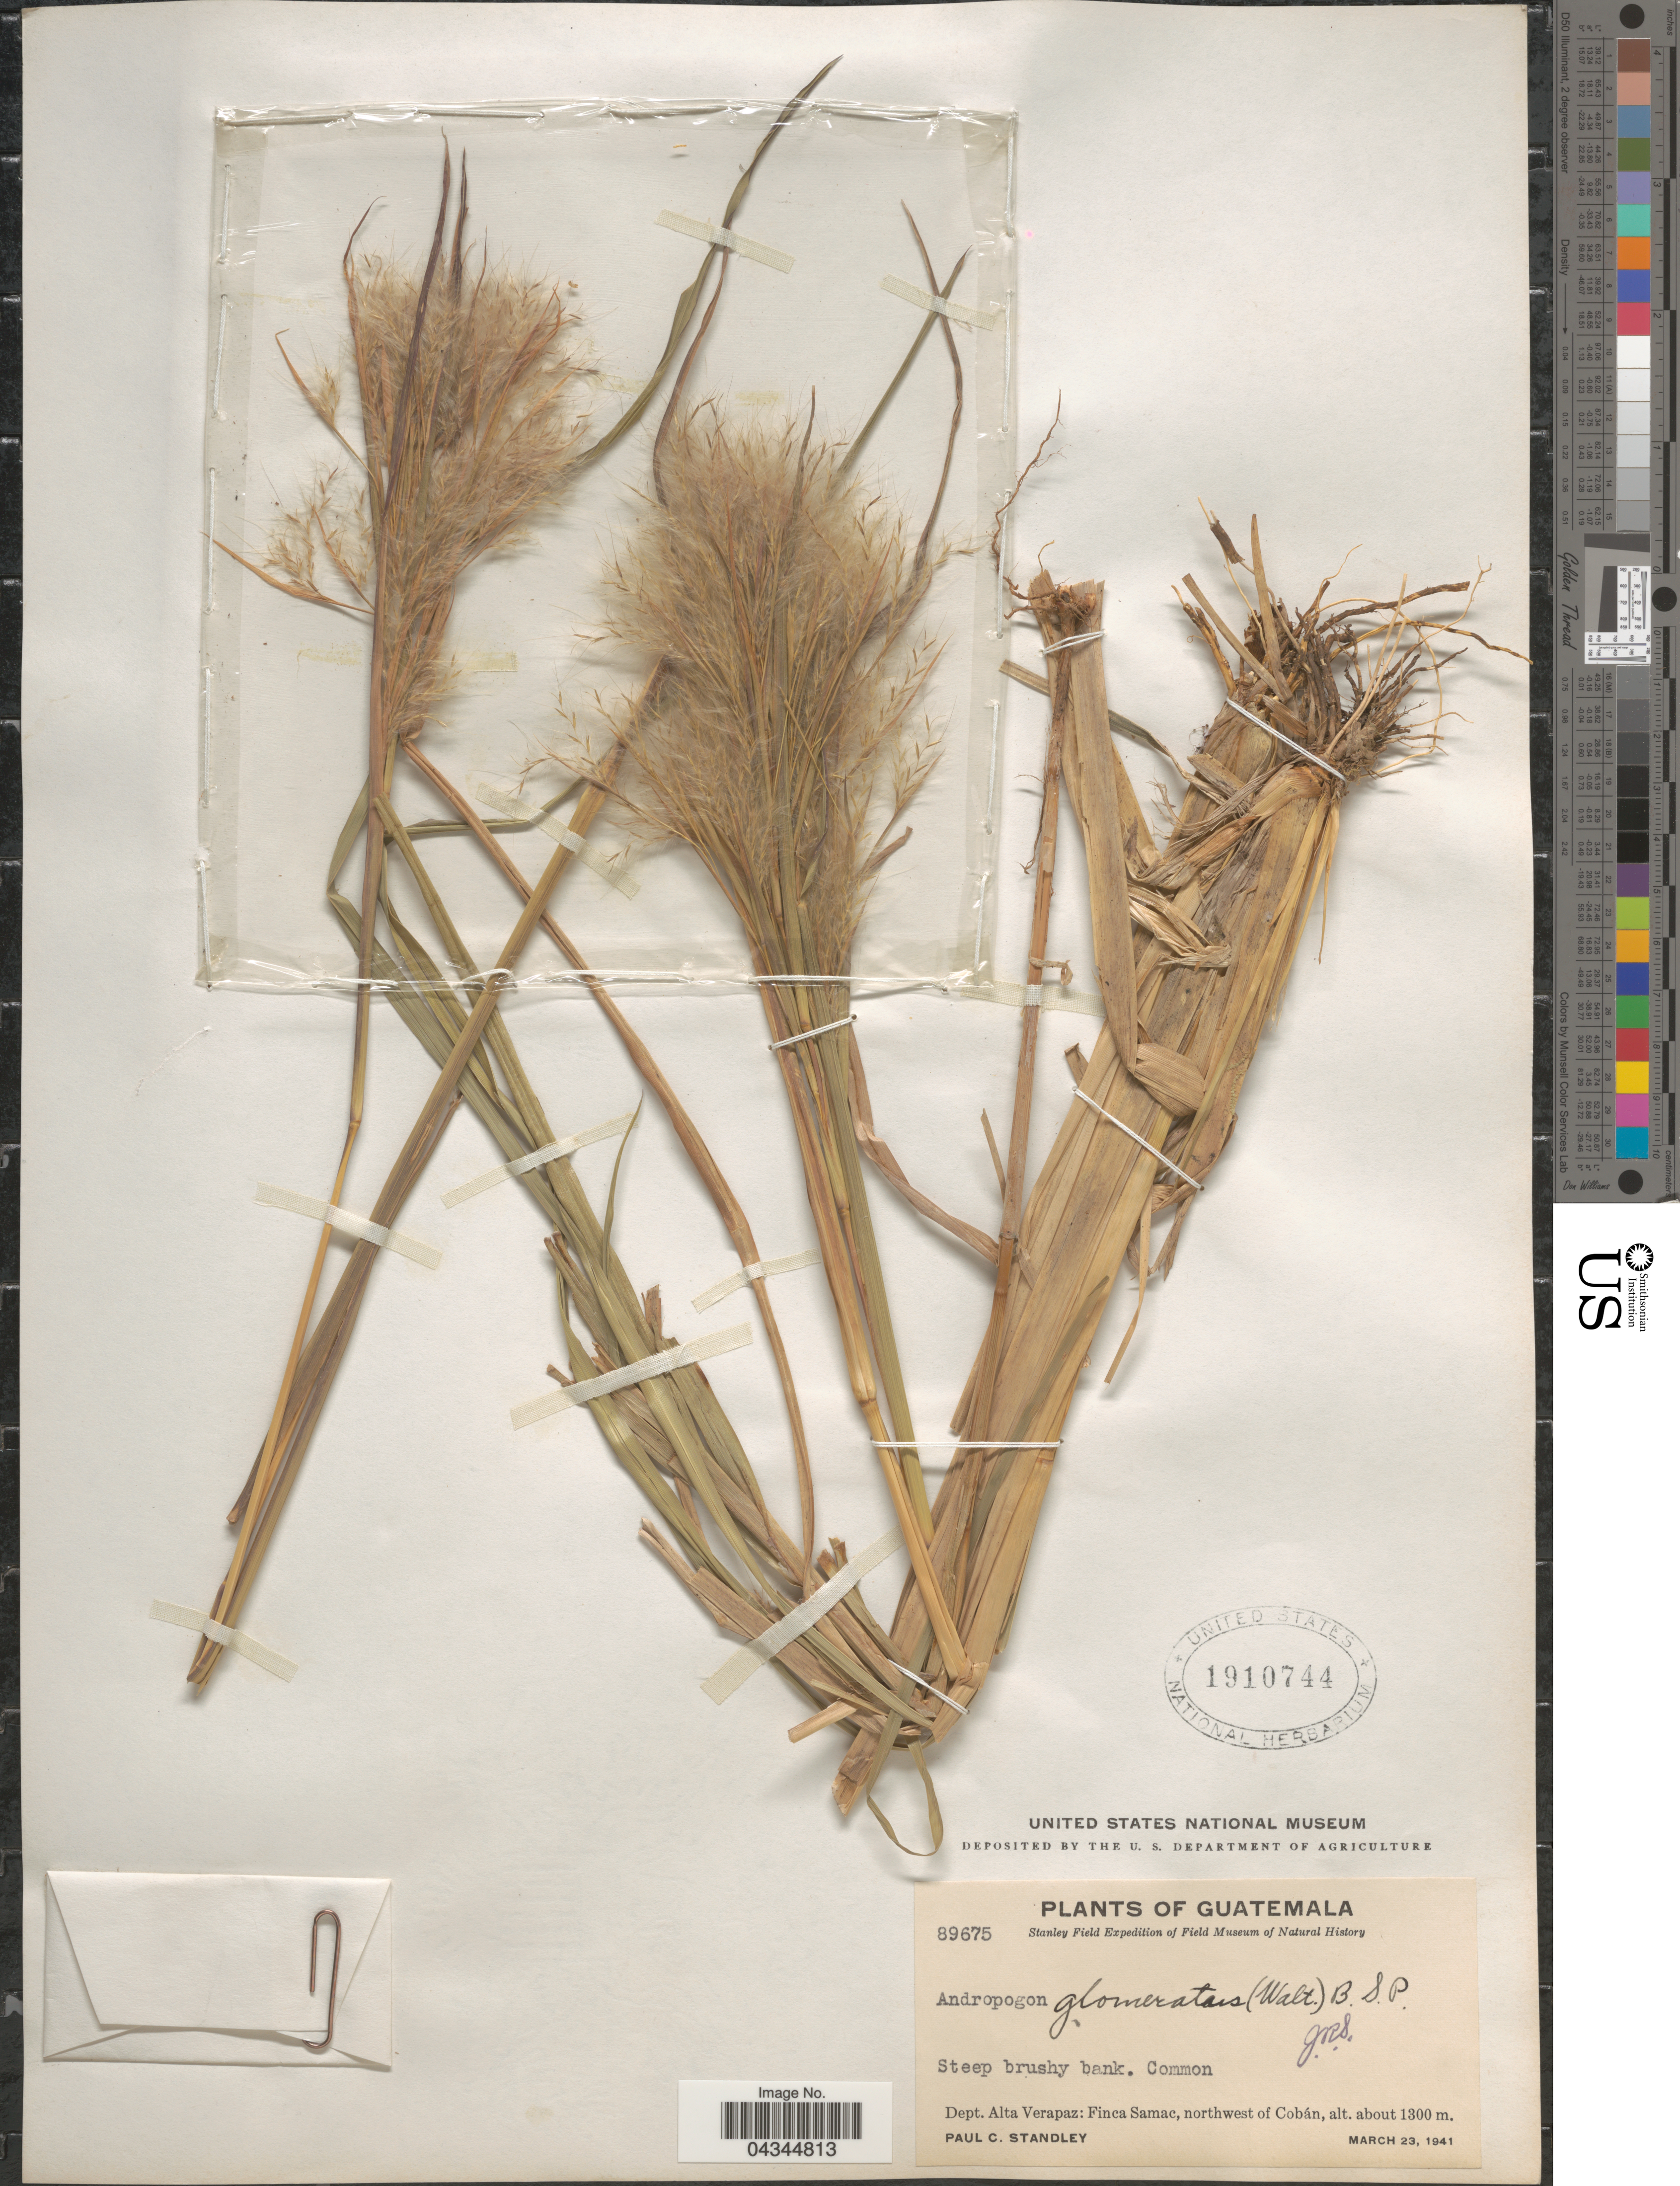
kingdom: Plantae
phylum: Tracheophyta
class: Liliopsida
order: Poales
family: Poaceae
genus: Andropogon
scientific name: Andropogon glomeratus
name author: (Walter) Britton et al.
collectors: P. C. Standley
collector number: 89675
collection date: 1941-03-23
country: Guatemala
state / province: Alta Verapaz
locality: Stanley Field Expedition. Dept. Alta Verapaz: Finca Samac, northwest of Cobán.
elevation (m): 1300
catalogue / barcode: US 1910744